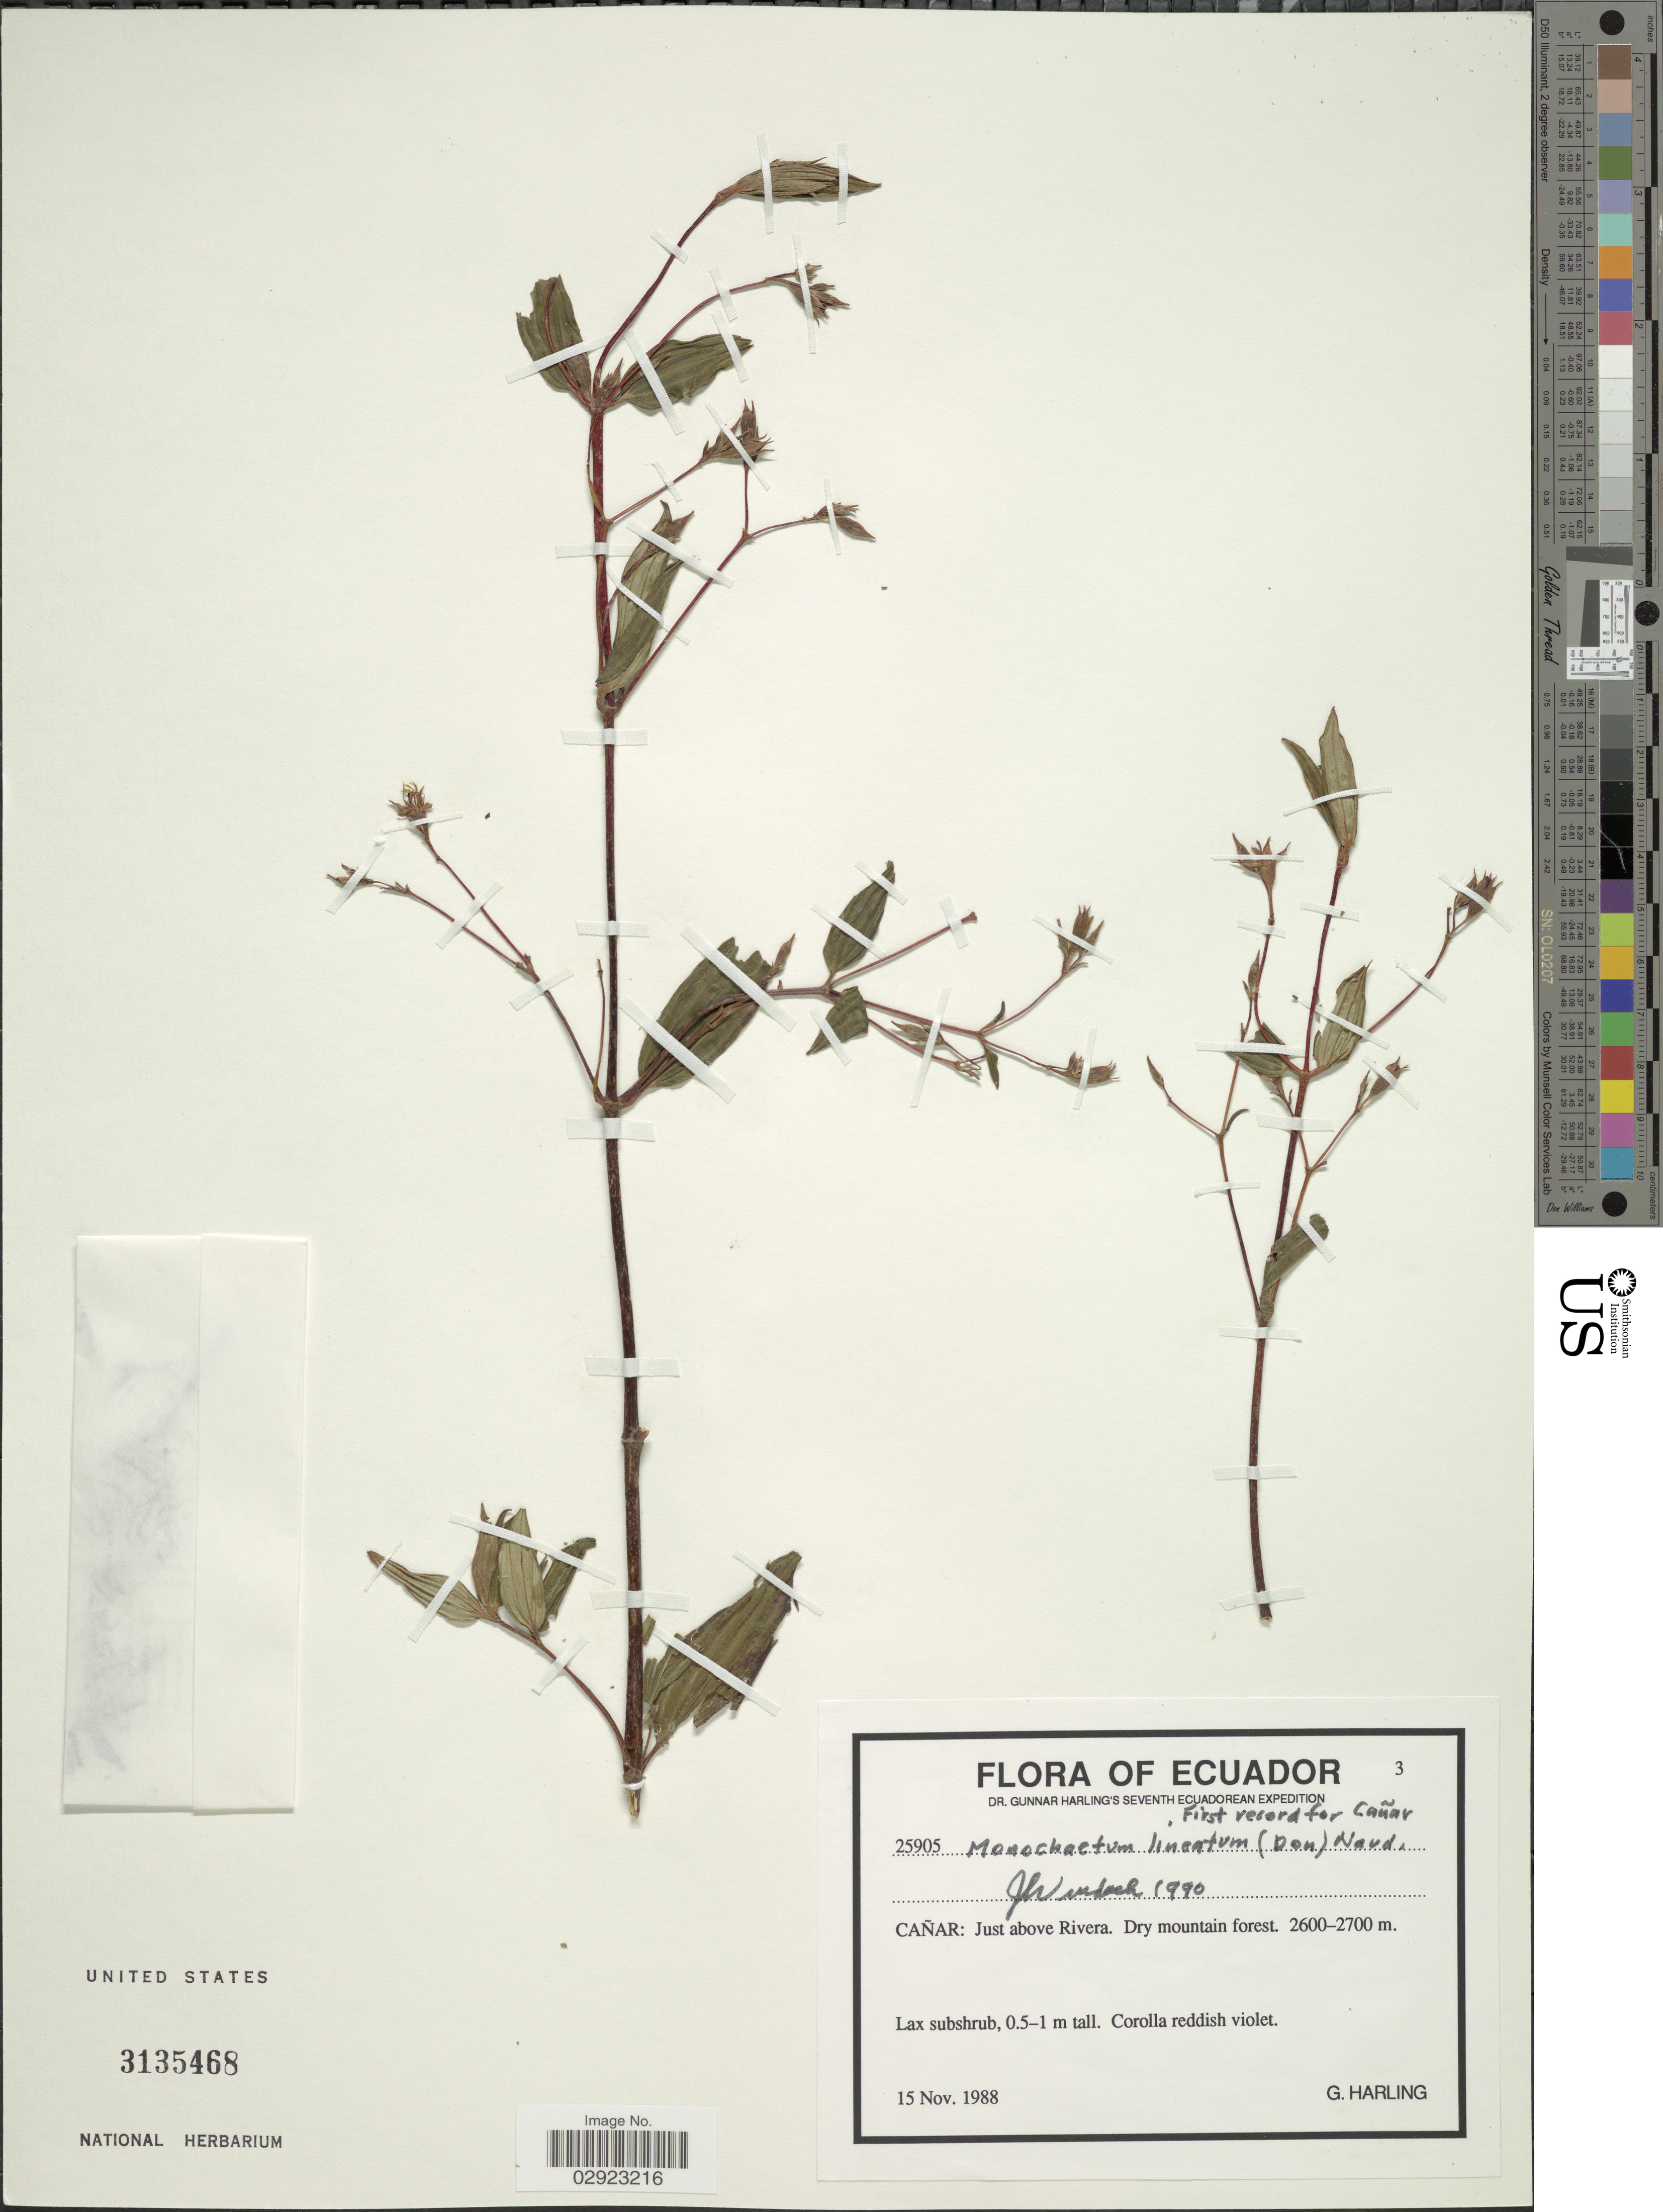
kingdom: Plantae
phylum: Tracheophyta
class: Magnoliopsida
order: Myrtales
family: Melastomataceae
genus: Monochaetum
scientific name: Monochaetum lineatum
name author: (D. Don) Naudin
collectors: G. Harling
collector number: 25905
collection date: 1988-11-15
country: Ecuador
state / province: Cañar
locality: Just above Rivera.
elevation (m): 2600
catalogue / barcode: US 3135468